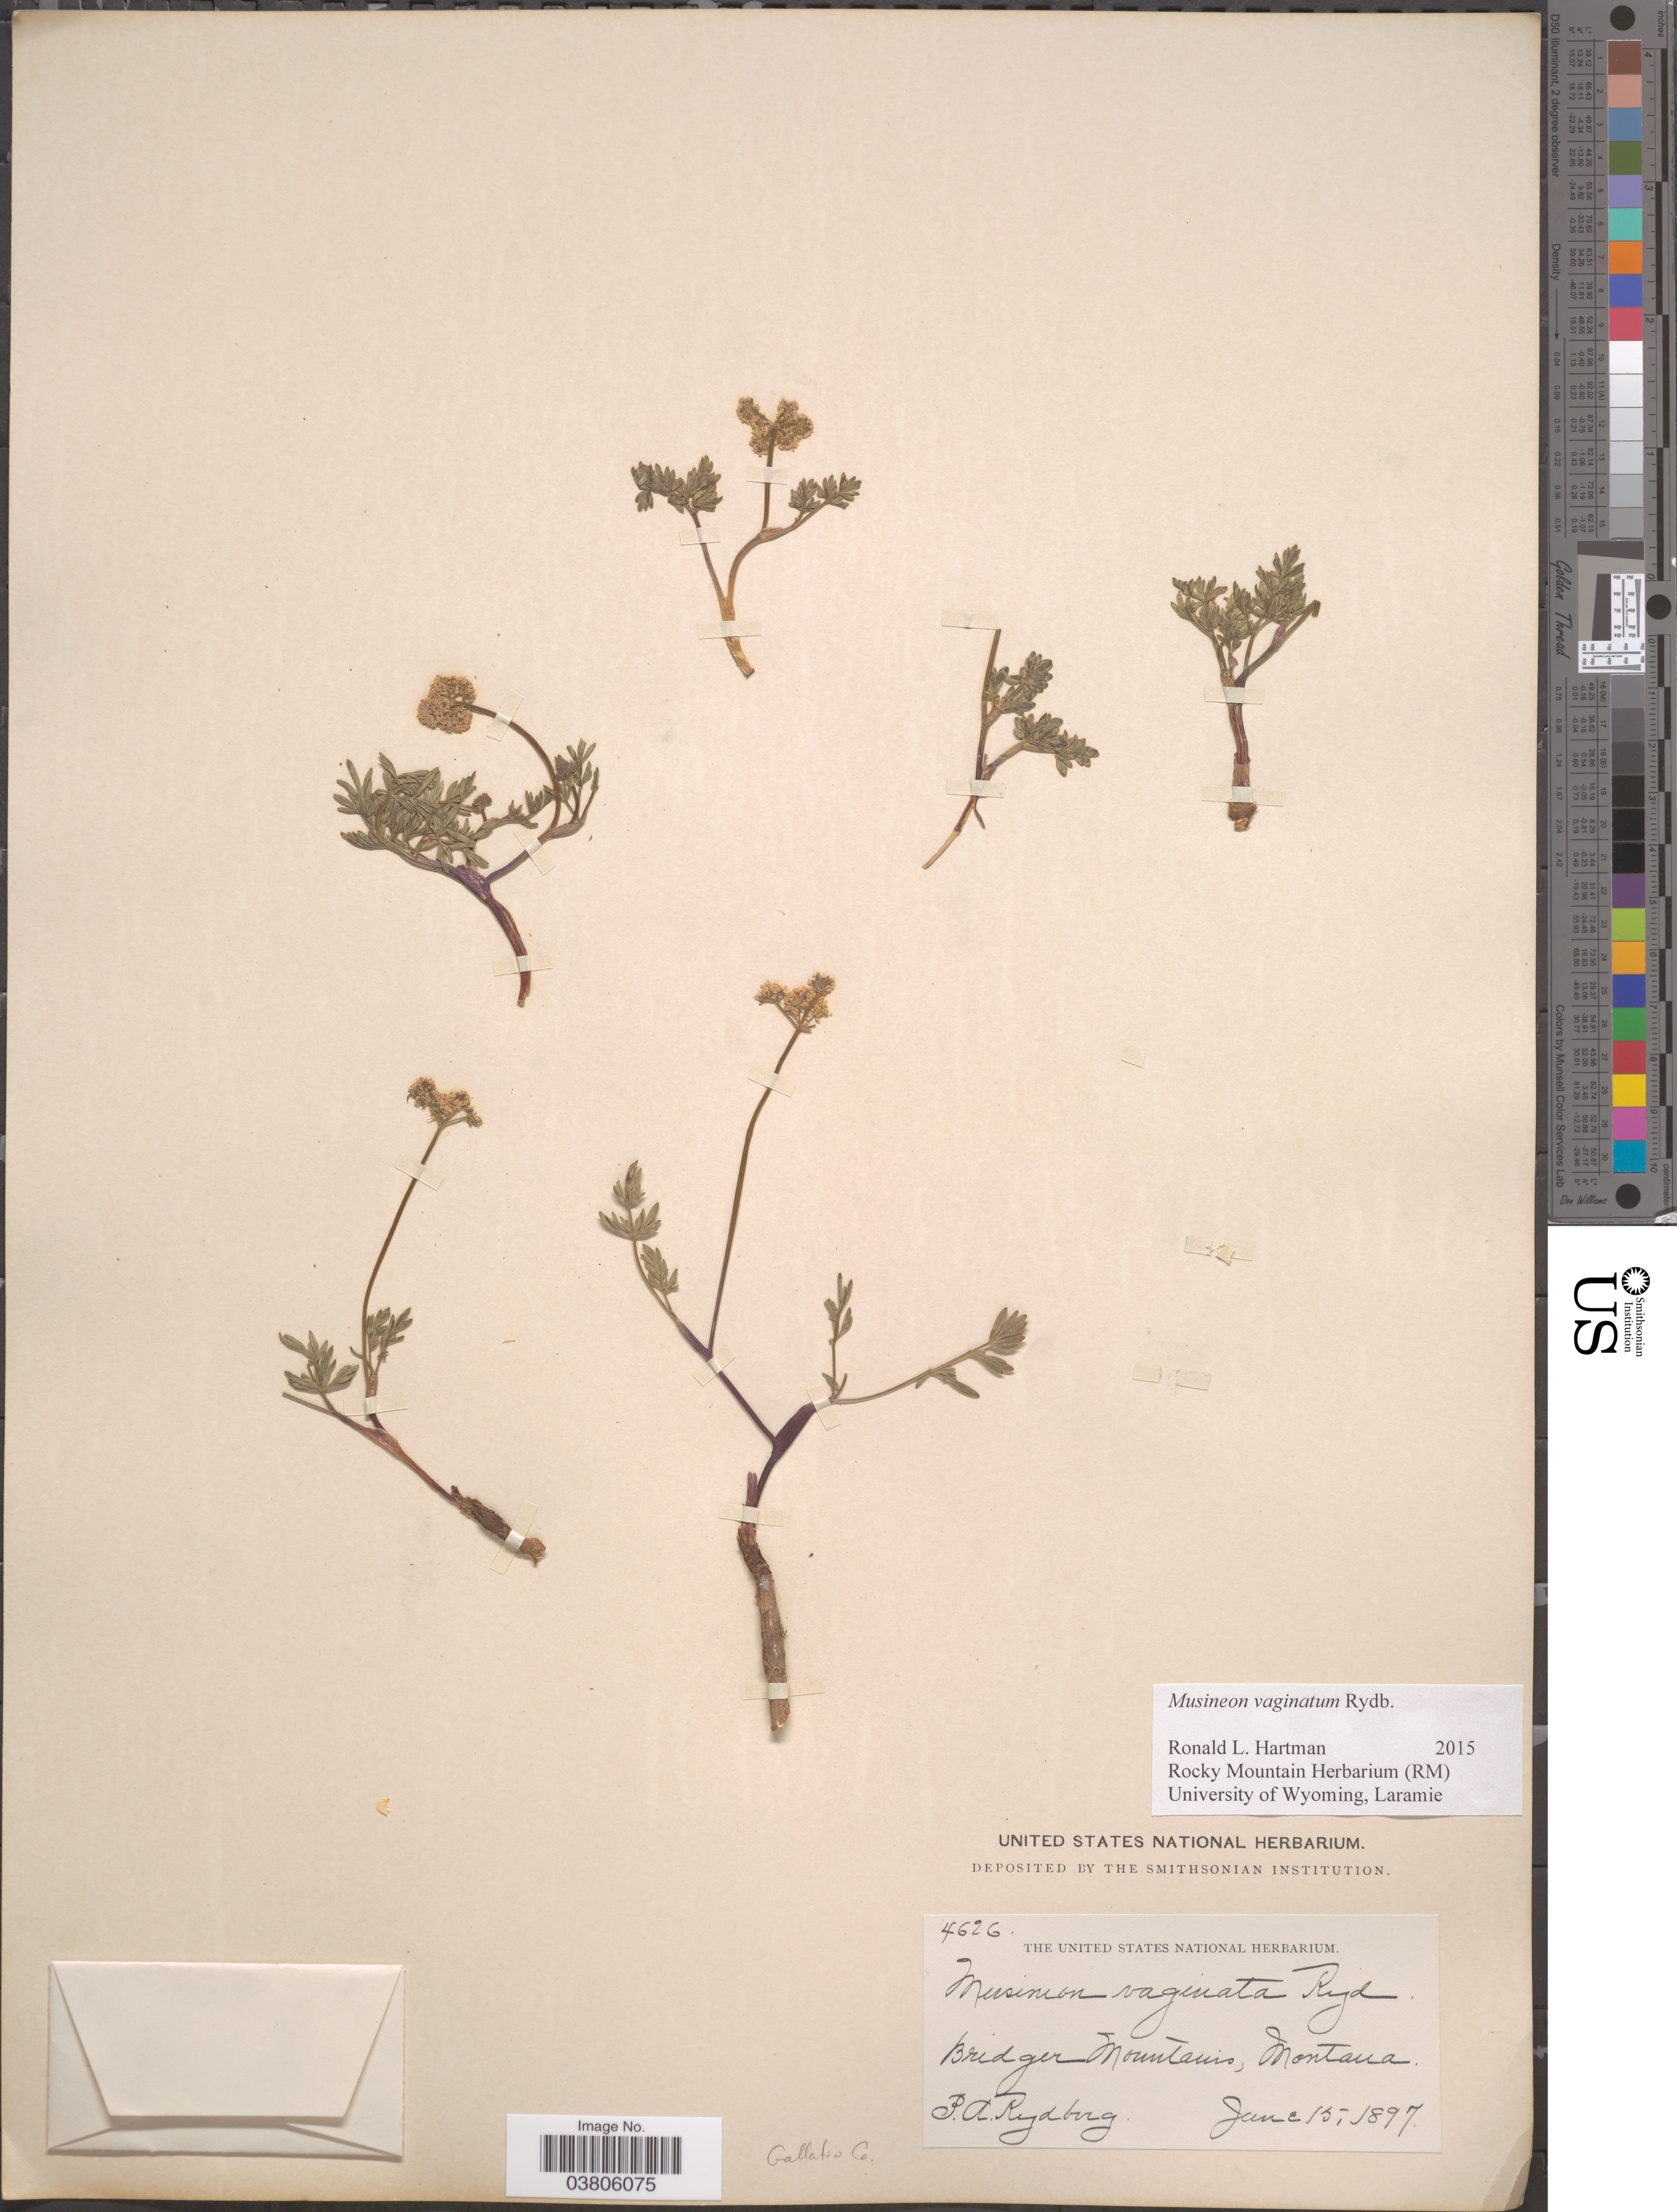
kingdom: Plantae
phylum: Tracheophyta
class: Magnoliopsida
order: Apiales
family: Apiaceae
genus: Musineon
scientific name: Musineon vaginatum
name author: Rydb.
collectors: P. A. Rydberg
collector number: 4626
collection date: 1897-06-15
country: United States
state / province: Montana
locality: Bridger Mountains. Gallatin Co.